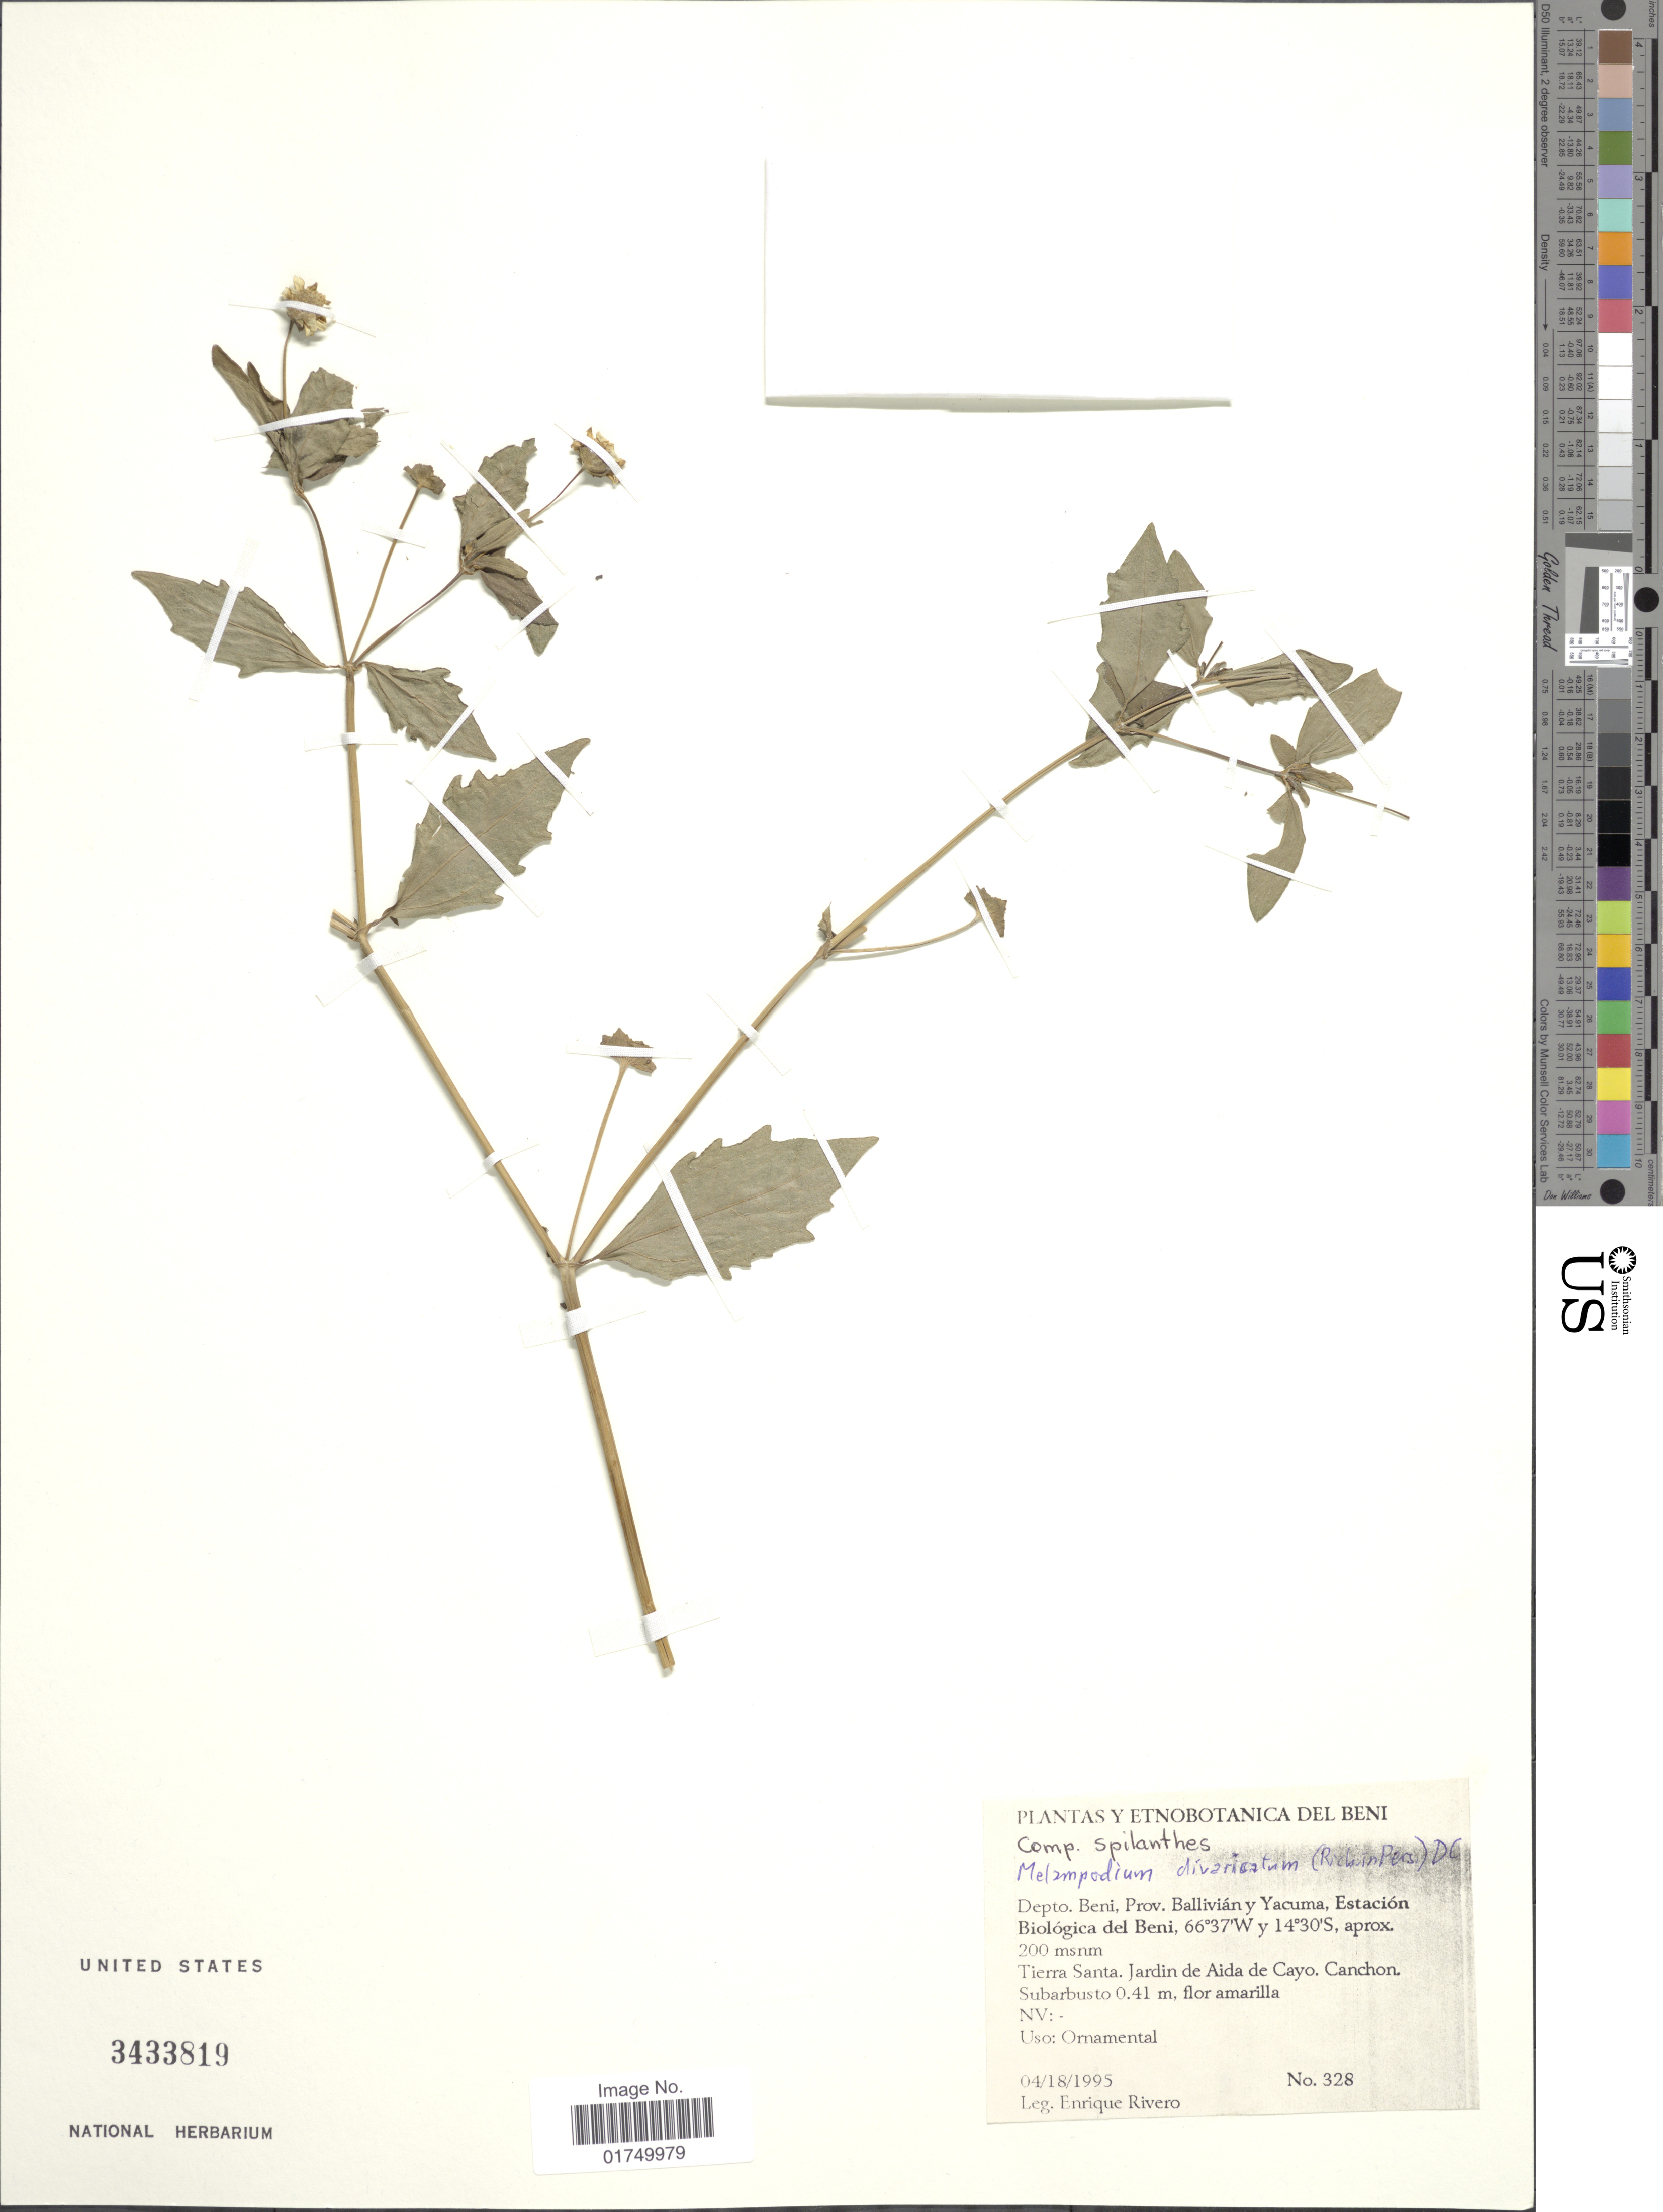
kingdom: Plantae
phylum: Tracheophyta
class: Magnoliopsida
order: Asterales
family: Asteraceae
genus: Melampodium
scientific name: Melampodium divaricatum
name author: (Rich.) DC.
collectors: E. Rivero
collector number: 328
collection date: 1995-04-18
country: Bolivia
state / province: Beni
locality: Depto. Beni, Prov. Ballivián y Yacuma, Estación Biológica del Beni. Tierra Santa. Jardin de Aida de Cayo. Canchon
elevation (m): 200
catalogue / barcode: US 3433819